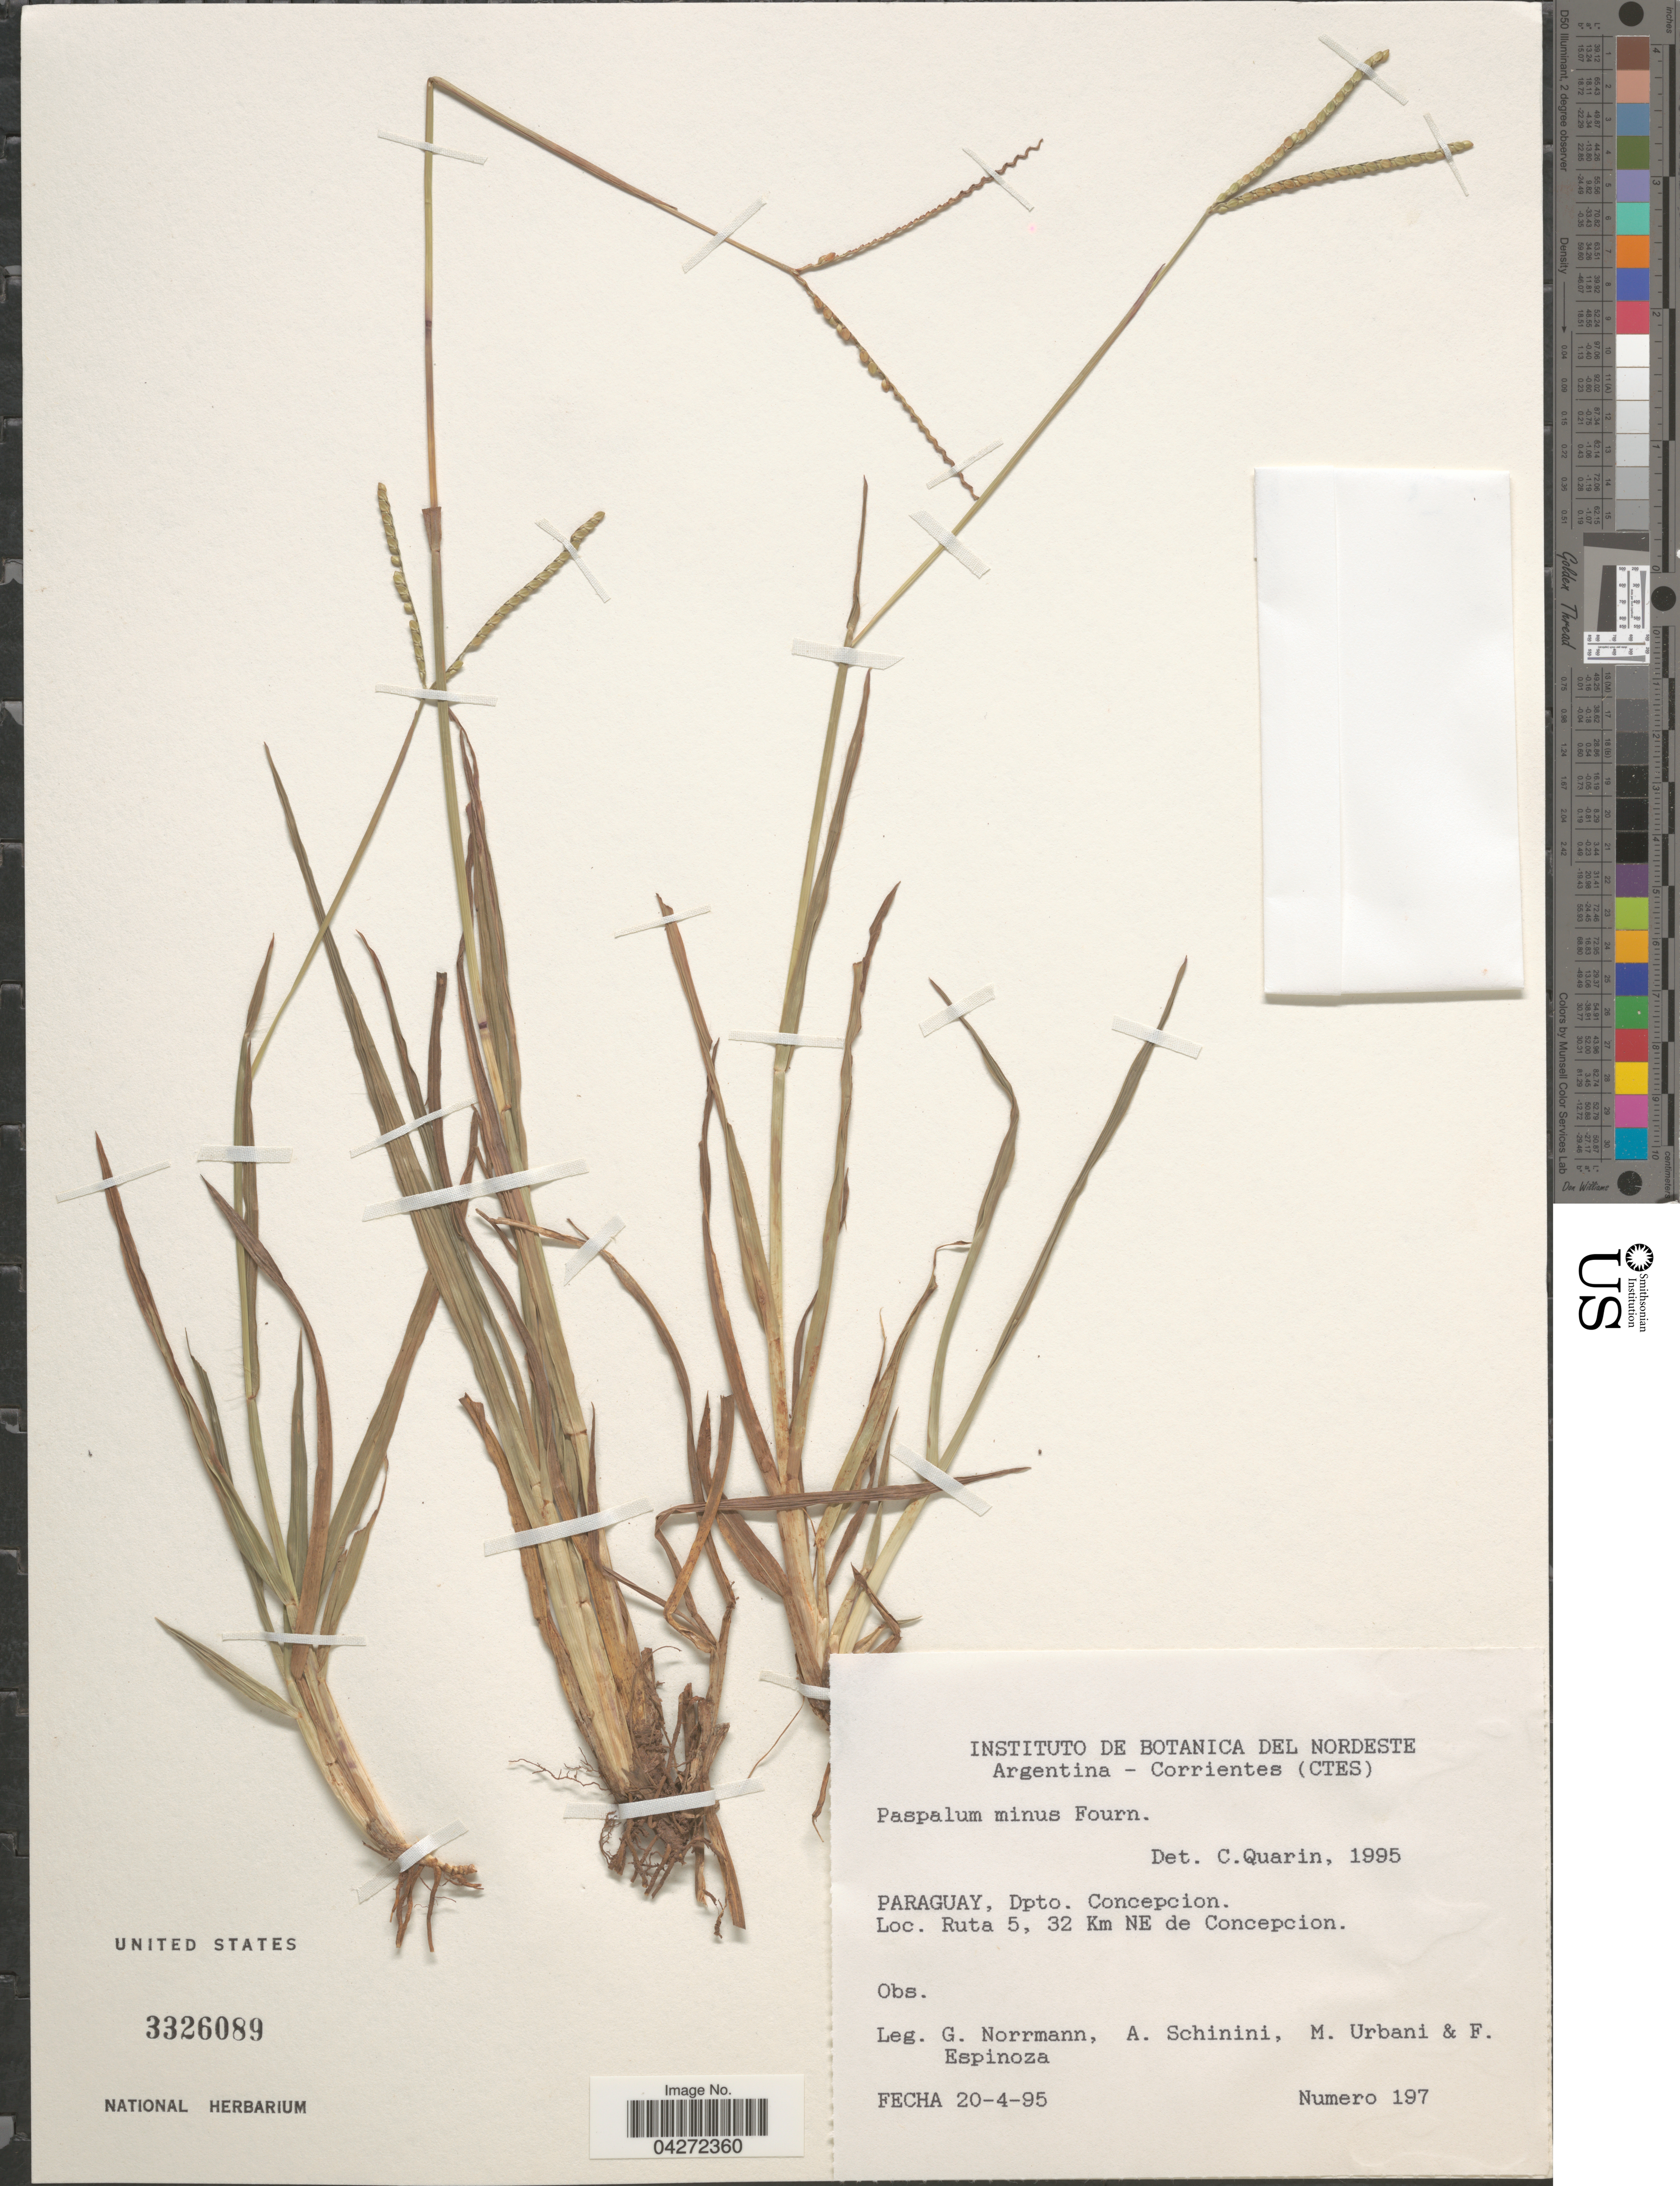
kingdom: Plantae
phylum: Tracheophyta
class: Liliopsida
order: Poales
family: Poaceae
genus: Paspalum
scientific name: Paspalum minus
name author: E. Fourn.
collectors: G. Norrmann, A. Schinini, M. Urbani & F. Espinoza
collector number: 197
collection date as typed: Transcribed d/m/y: 20/4/95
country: Paraguay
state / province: Concepcion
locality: Dpto. Concepcion. Ruta 5, 32 Km NE de Concepcion.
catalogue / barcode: US 3326089